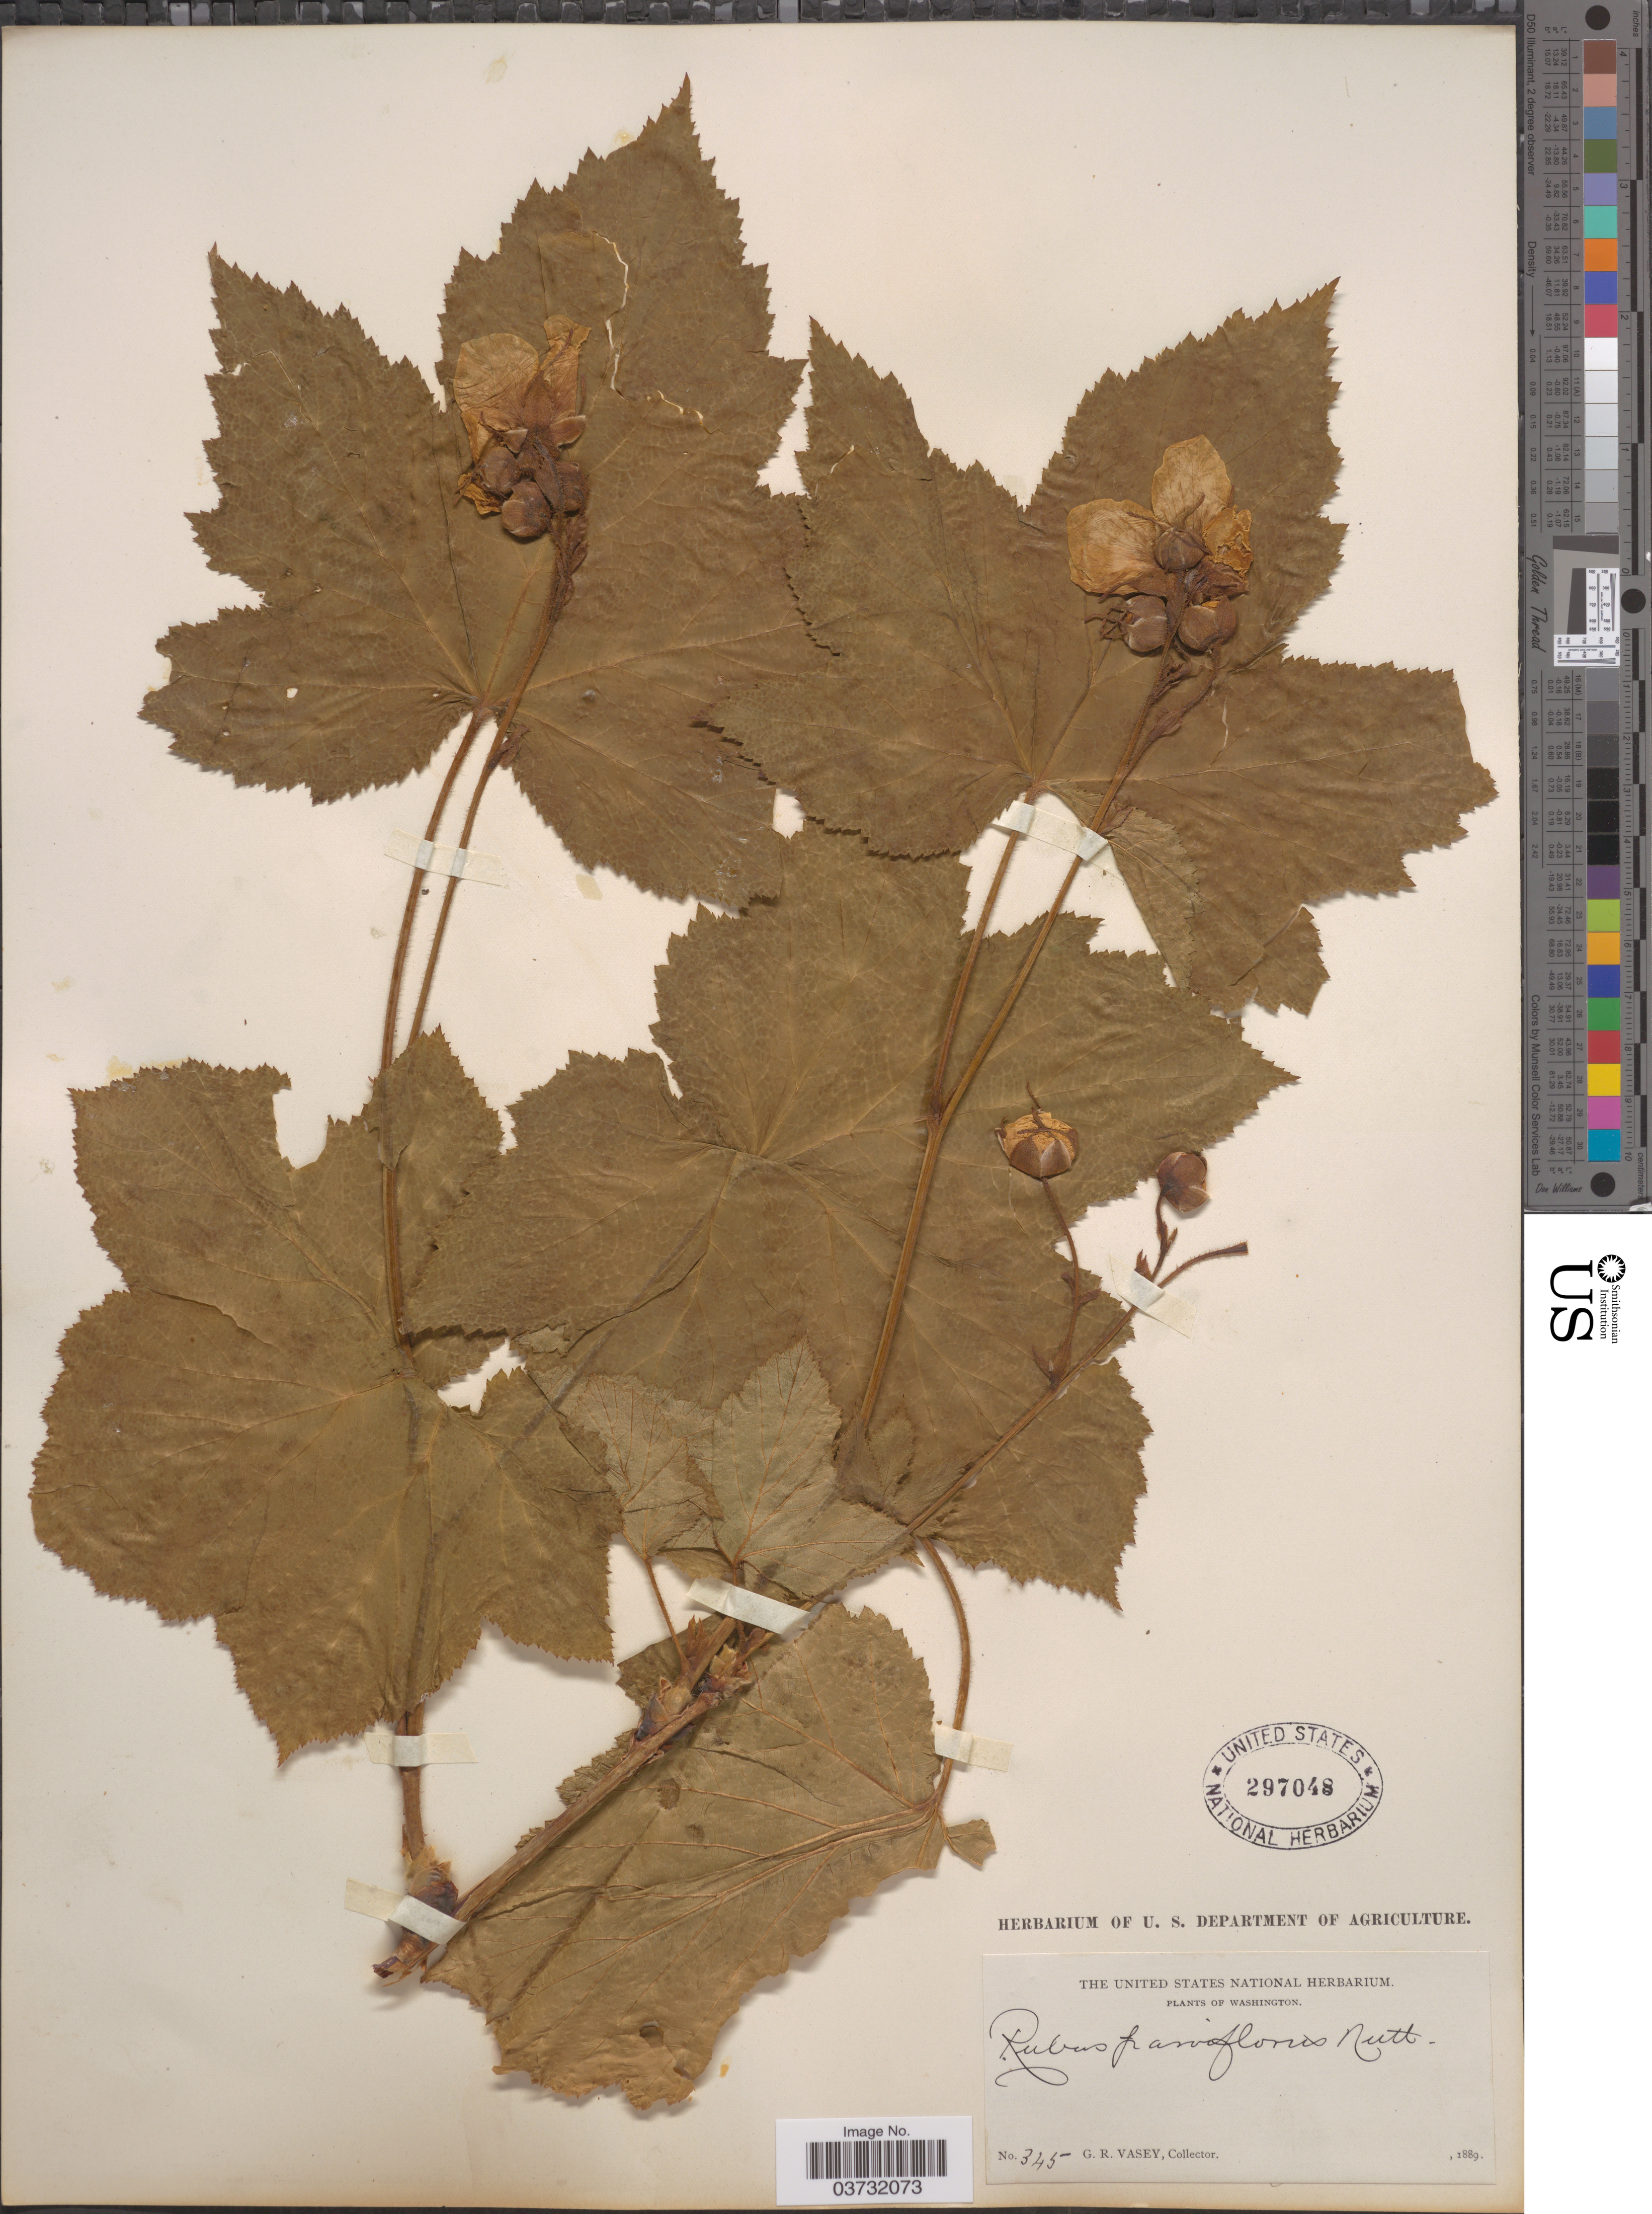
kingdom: Plantae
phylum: Tracheophyta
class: Magnoliopsida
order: Rosales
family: Rosaceae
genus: Rubus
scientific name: Rubus parviflorus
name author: Nutt.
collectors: G. R. Vasey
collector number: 345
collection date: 1889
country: United States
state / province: Washington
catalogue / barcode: US 297048